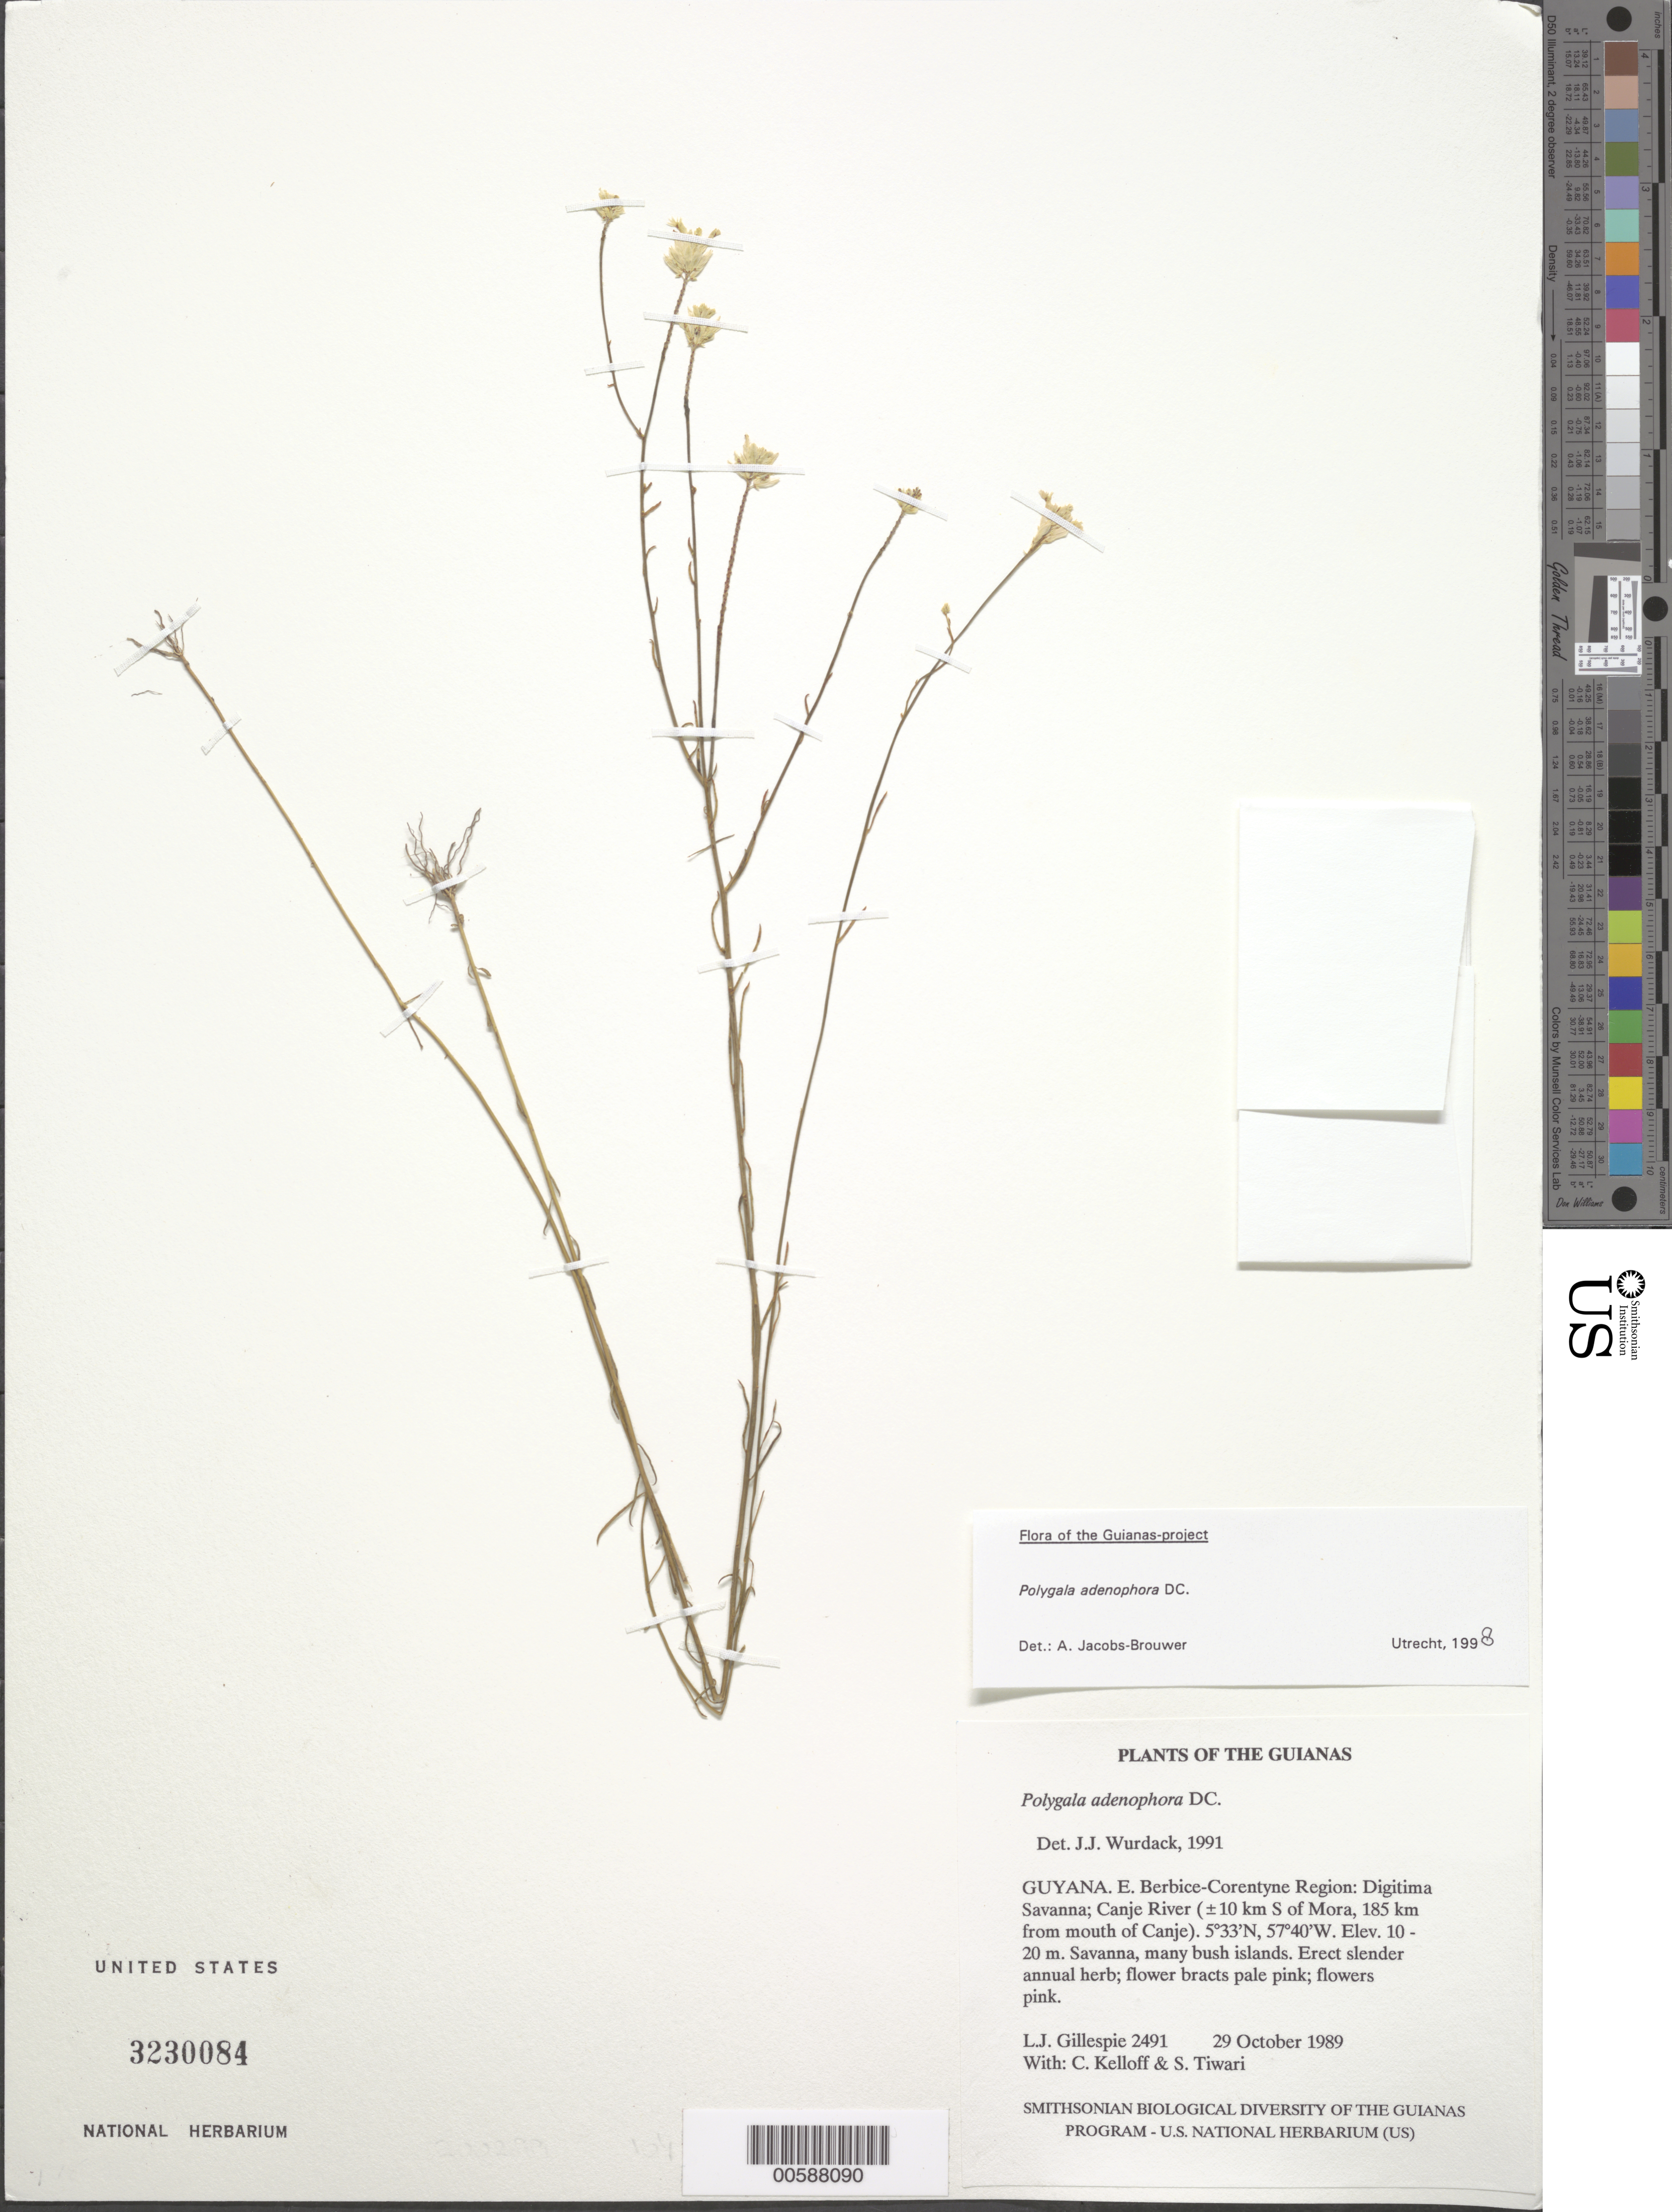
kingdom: Plantae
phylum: Tracheophyta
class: Magnoliopsida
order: Fabales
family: Polygalaceae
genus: Polygala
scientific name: Polygala adenophora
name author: DC.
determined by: Wurdack, John J., (US), US (UNITED STATES)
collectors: L. J. Gillespie, C. L. Kelloff & S. Tiwari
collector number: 2491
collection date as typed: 29 October 1989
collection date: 1989-10-29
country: Guyana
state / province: E. Berbice-Corentyne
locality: Digitima Savanna, Canje River ±20 km S of Mora, 185 km from mouth of Canje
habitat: Savanna, many bush islands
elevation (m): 10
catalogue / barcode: US 3230084